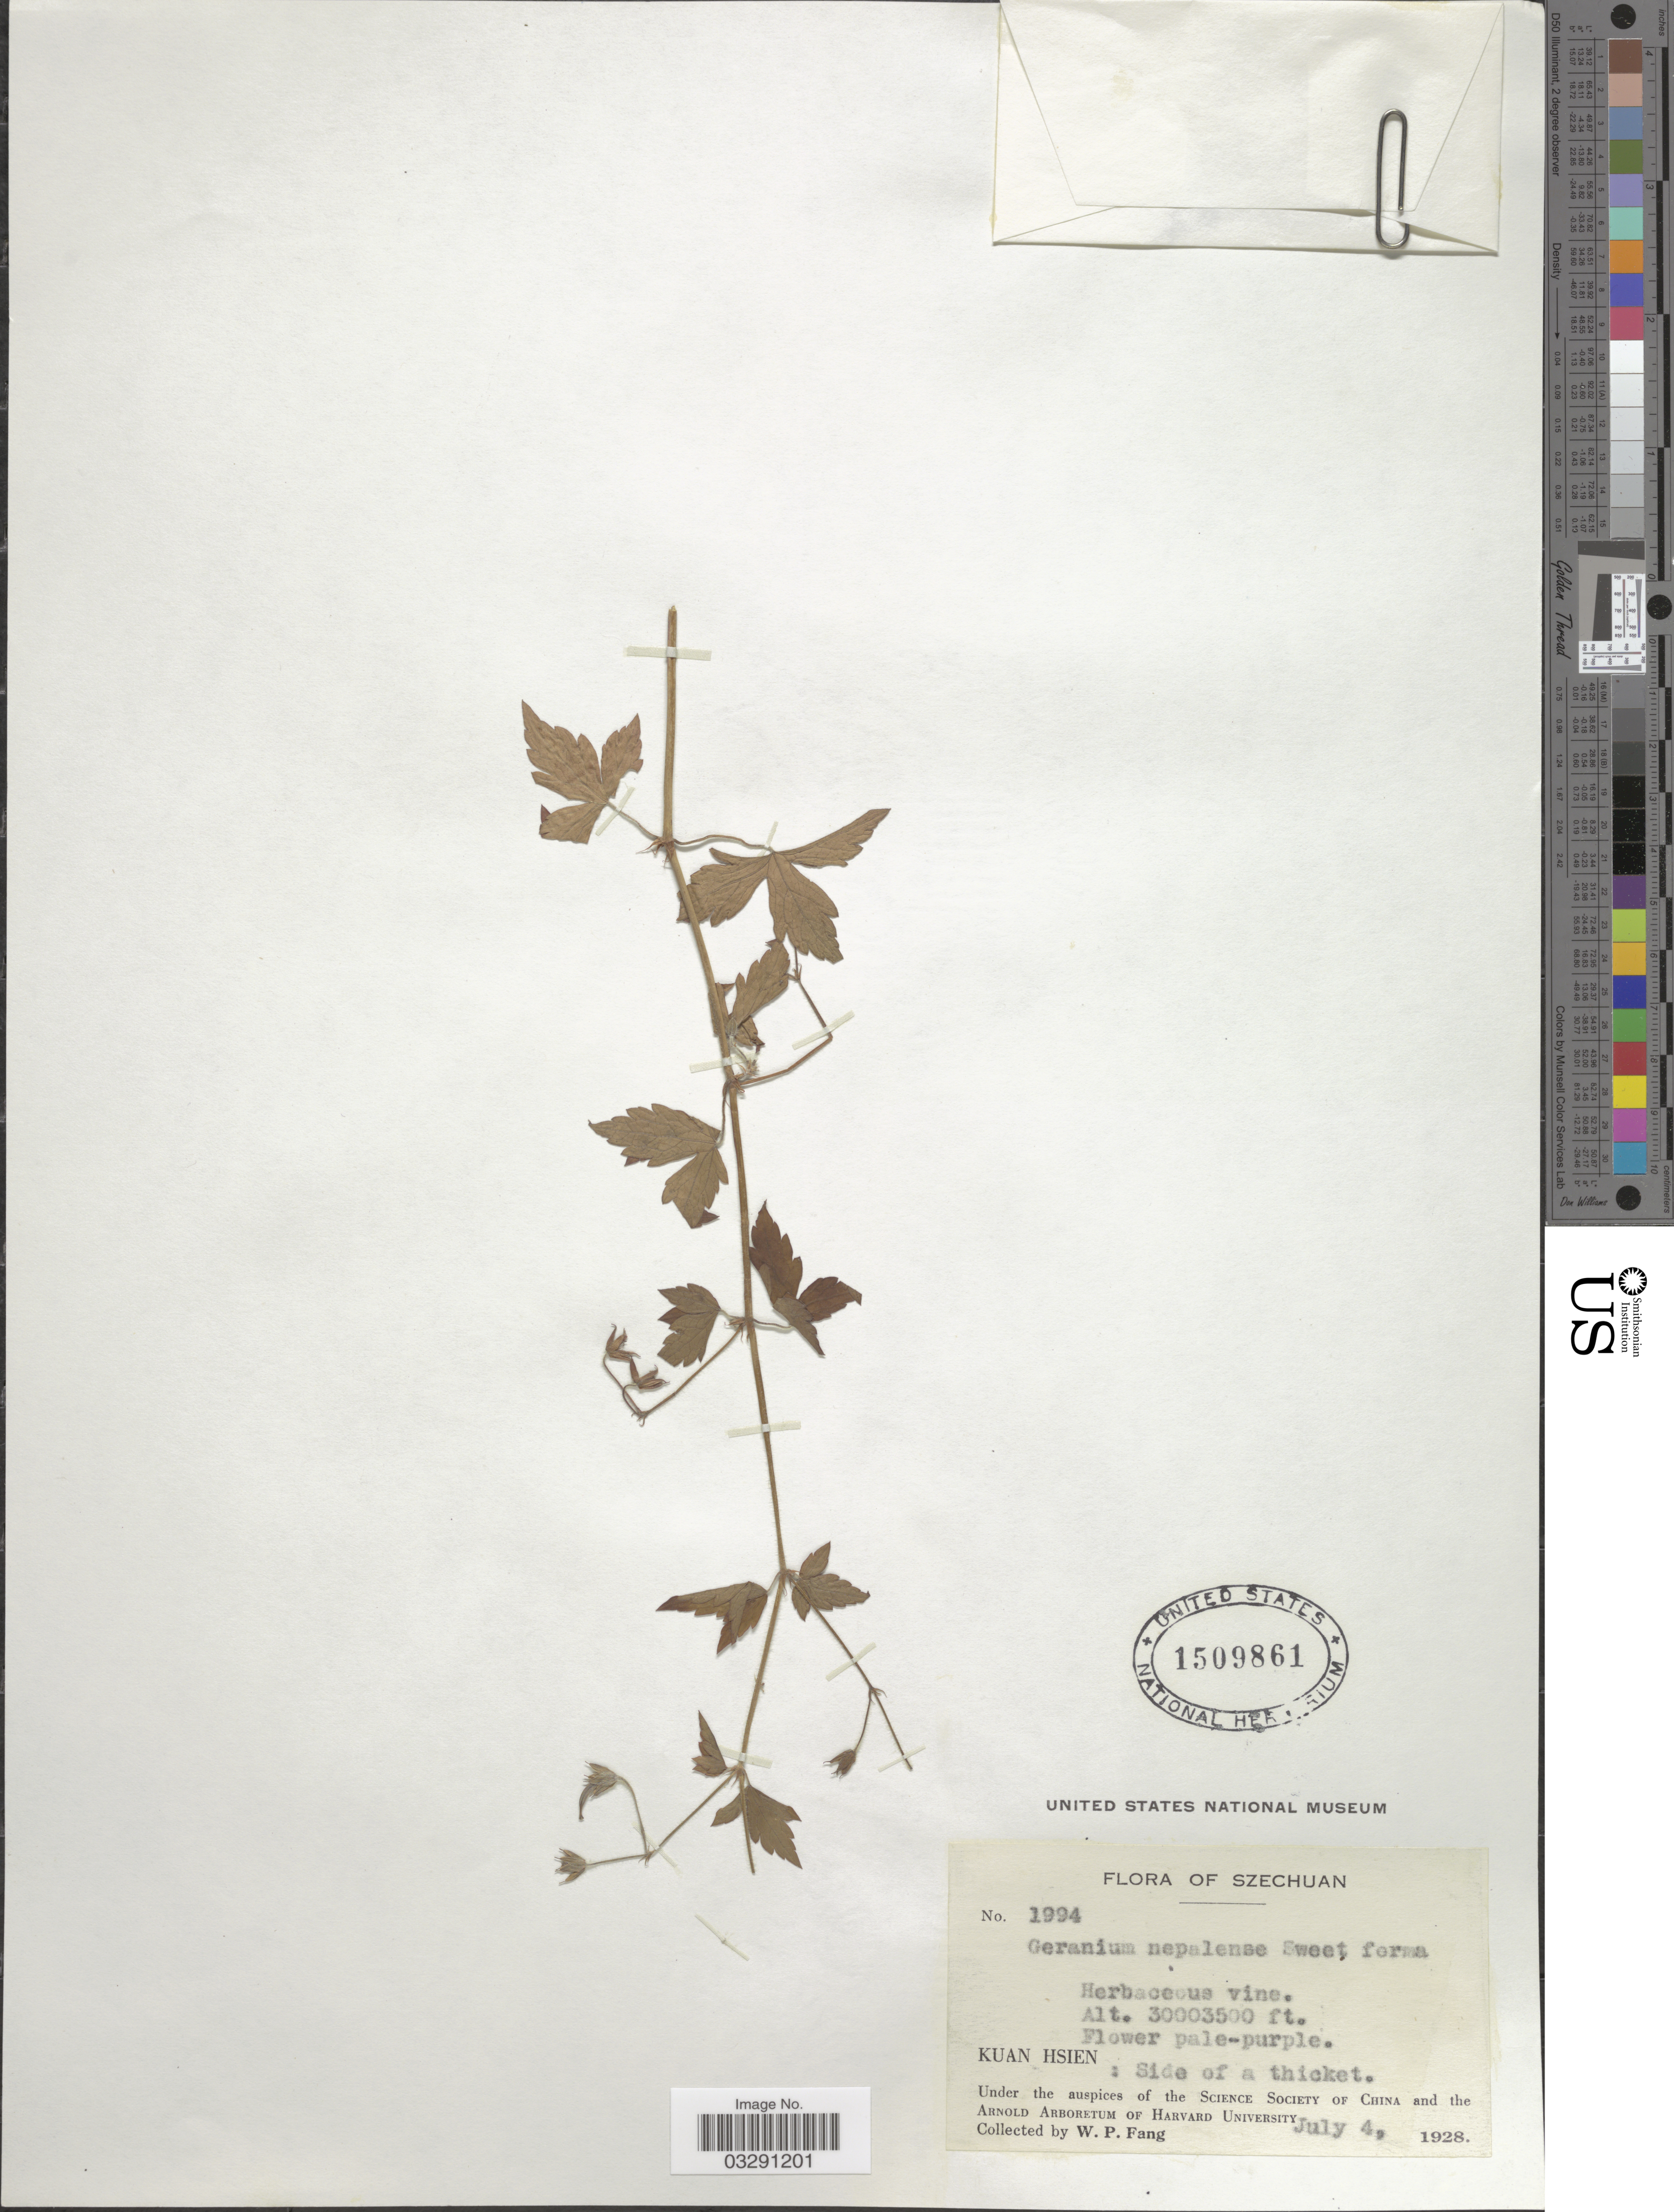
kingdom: Plantae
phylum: Tracheophyta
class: Magnoliopsida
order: Geraniales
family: Geraniaceae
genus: Geranium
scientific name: Geranium nepalense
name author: Sweet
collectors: W. P. Fang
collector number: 1994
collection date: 1928-07-04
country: China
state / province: Sichuan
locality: Szechuan, Kuan Hsien: Side of a thicket.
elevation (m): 914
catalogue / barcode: US 1509861